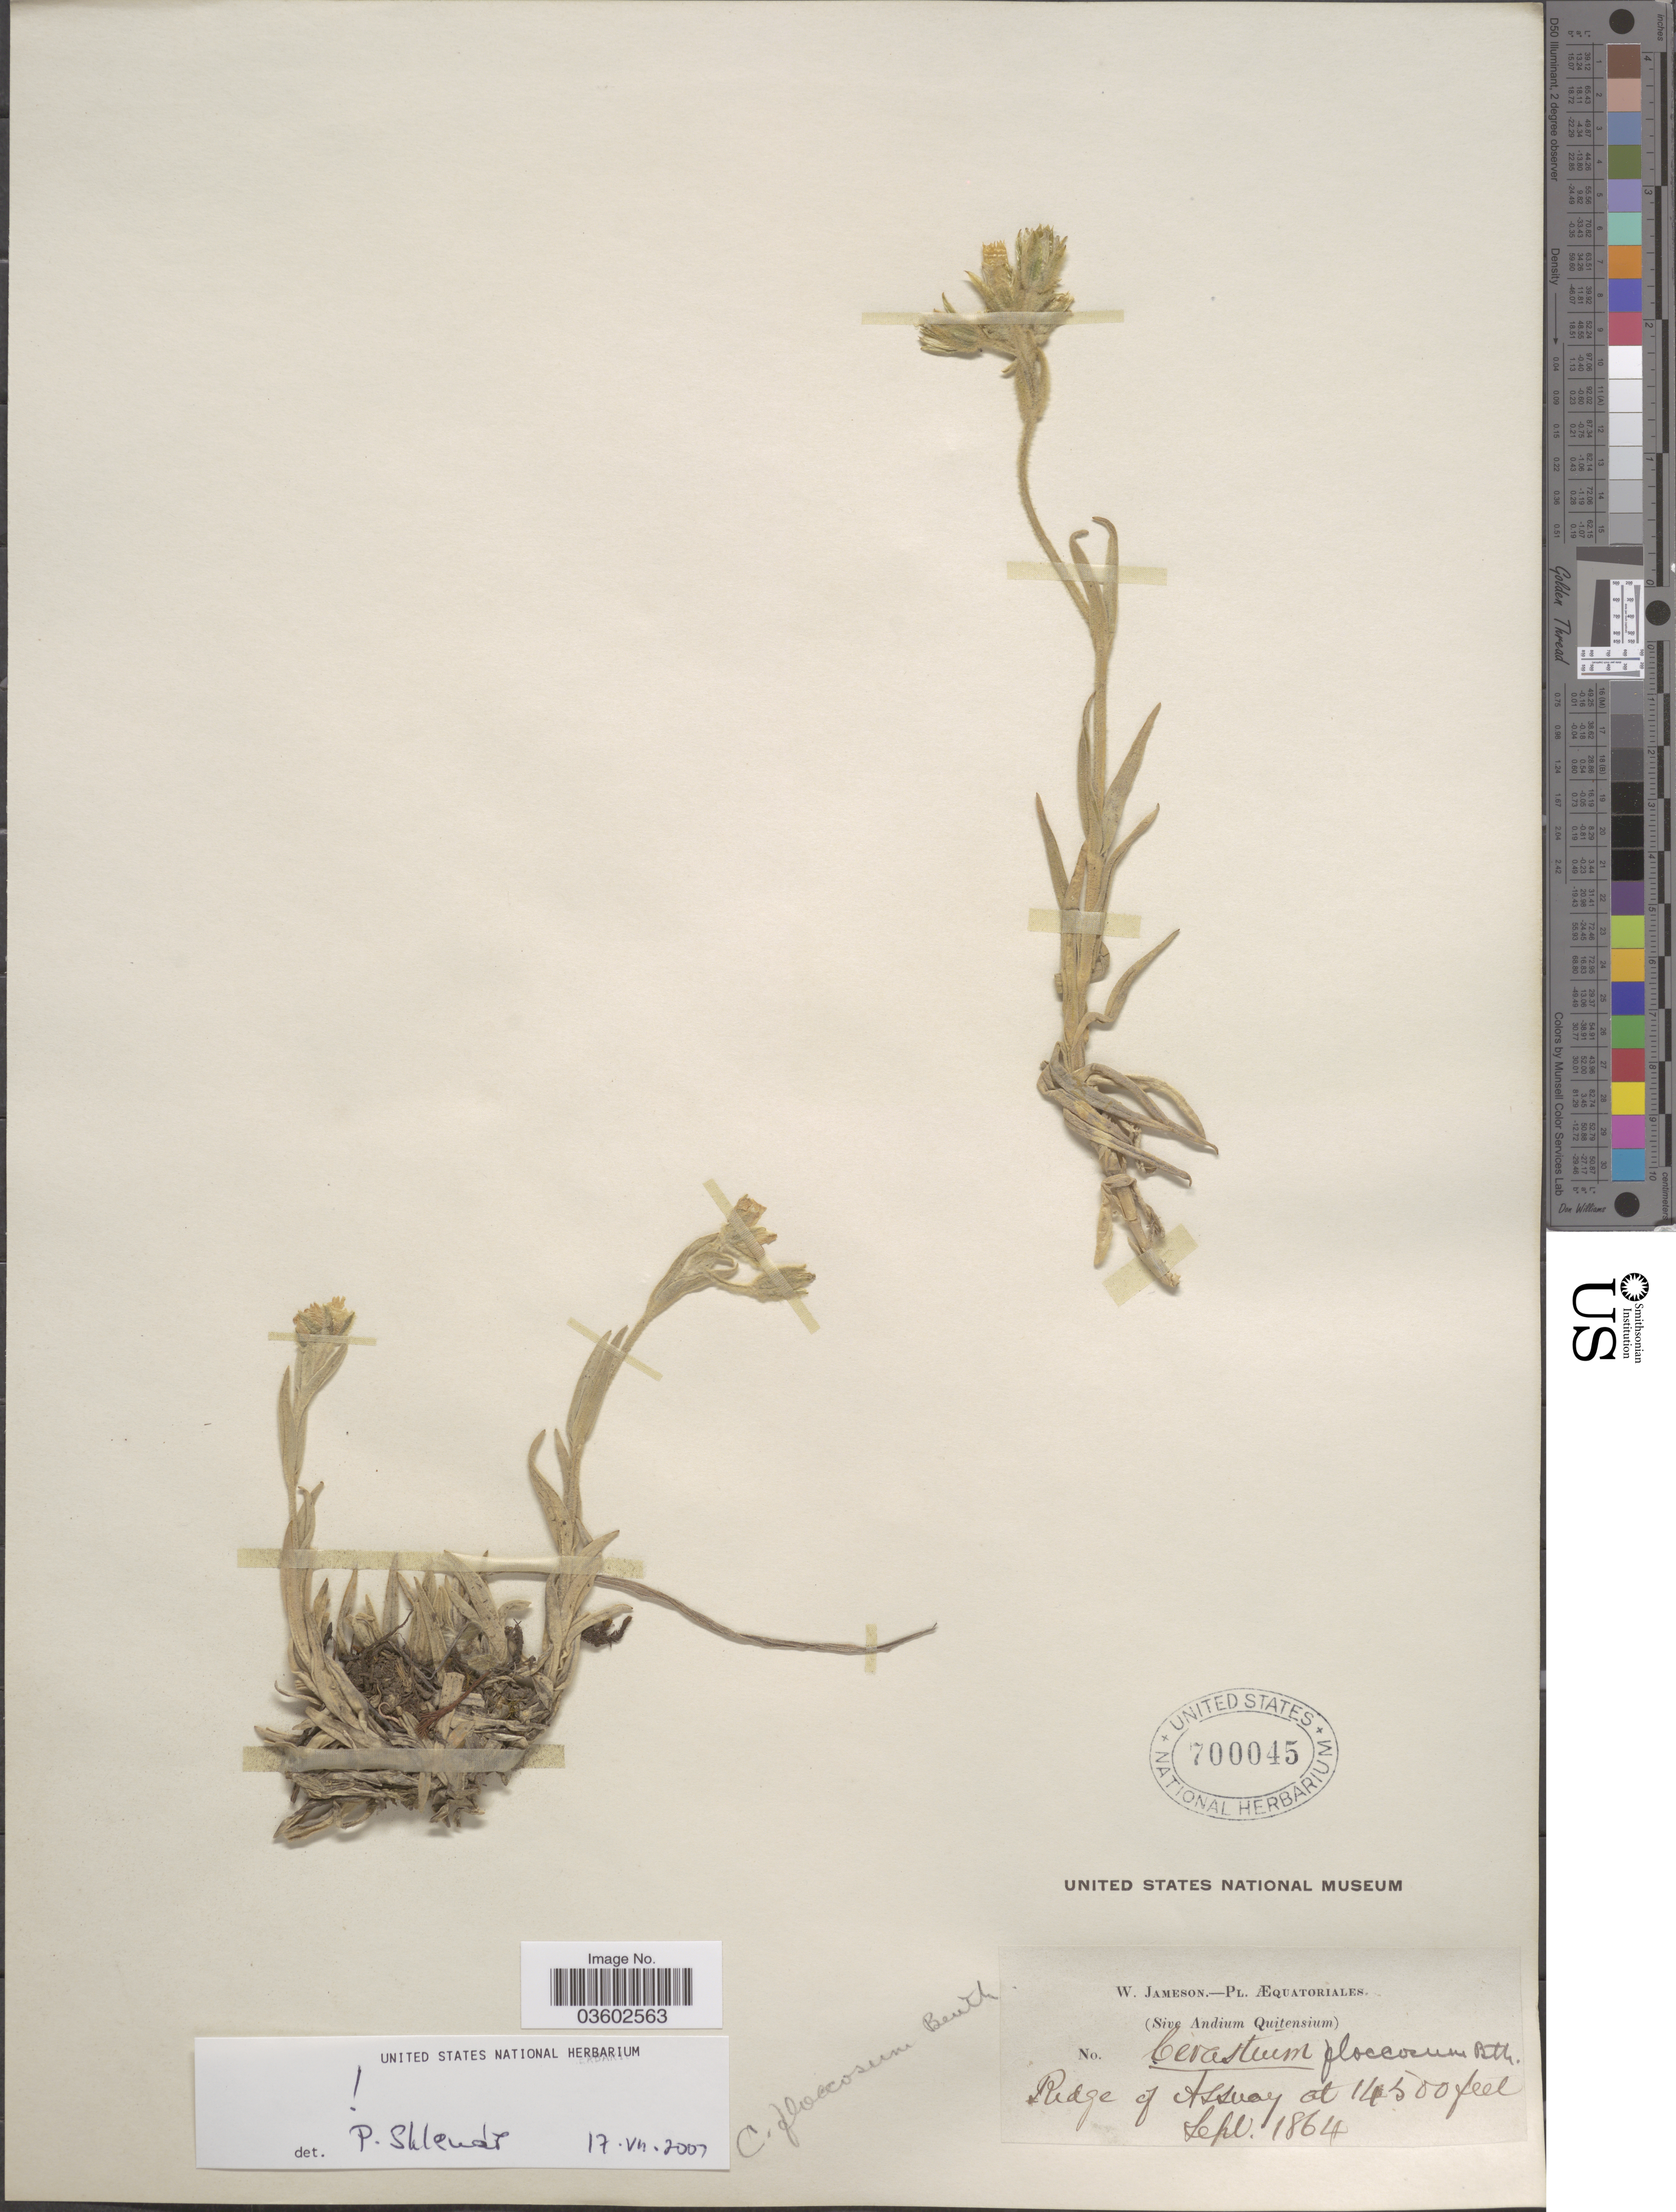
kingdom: Plantae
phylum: Tracheophyta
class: Magnoliopsida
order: Caryophyllales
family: Caryophyllaceae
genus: Cerastium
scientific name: Cerastium floccosum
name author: Benth.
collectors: W. Jameson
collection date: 1864-09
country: Ecuador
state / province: Azuay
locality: Æquatoriales. Ridge of Assuay.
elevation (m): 4420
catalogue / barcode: US 700045